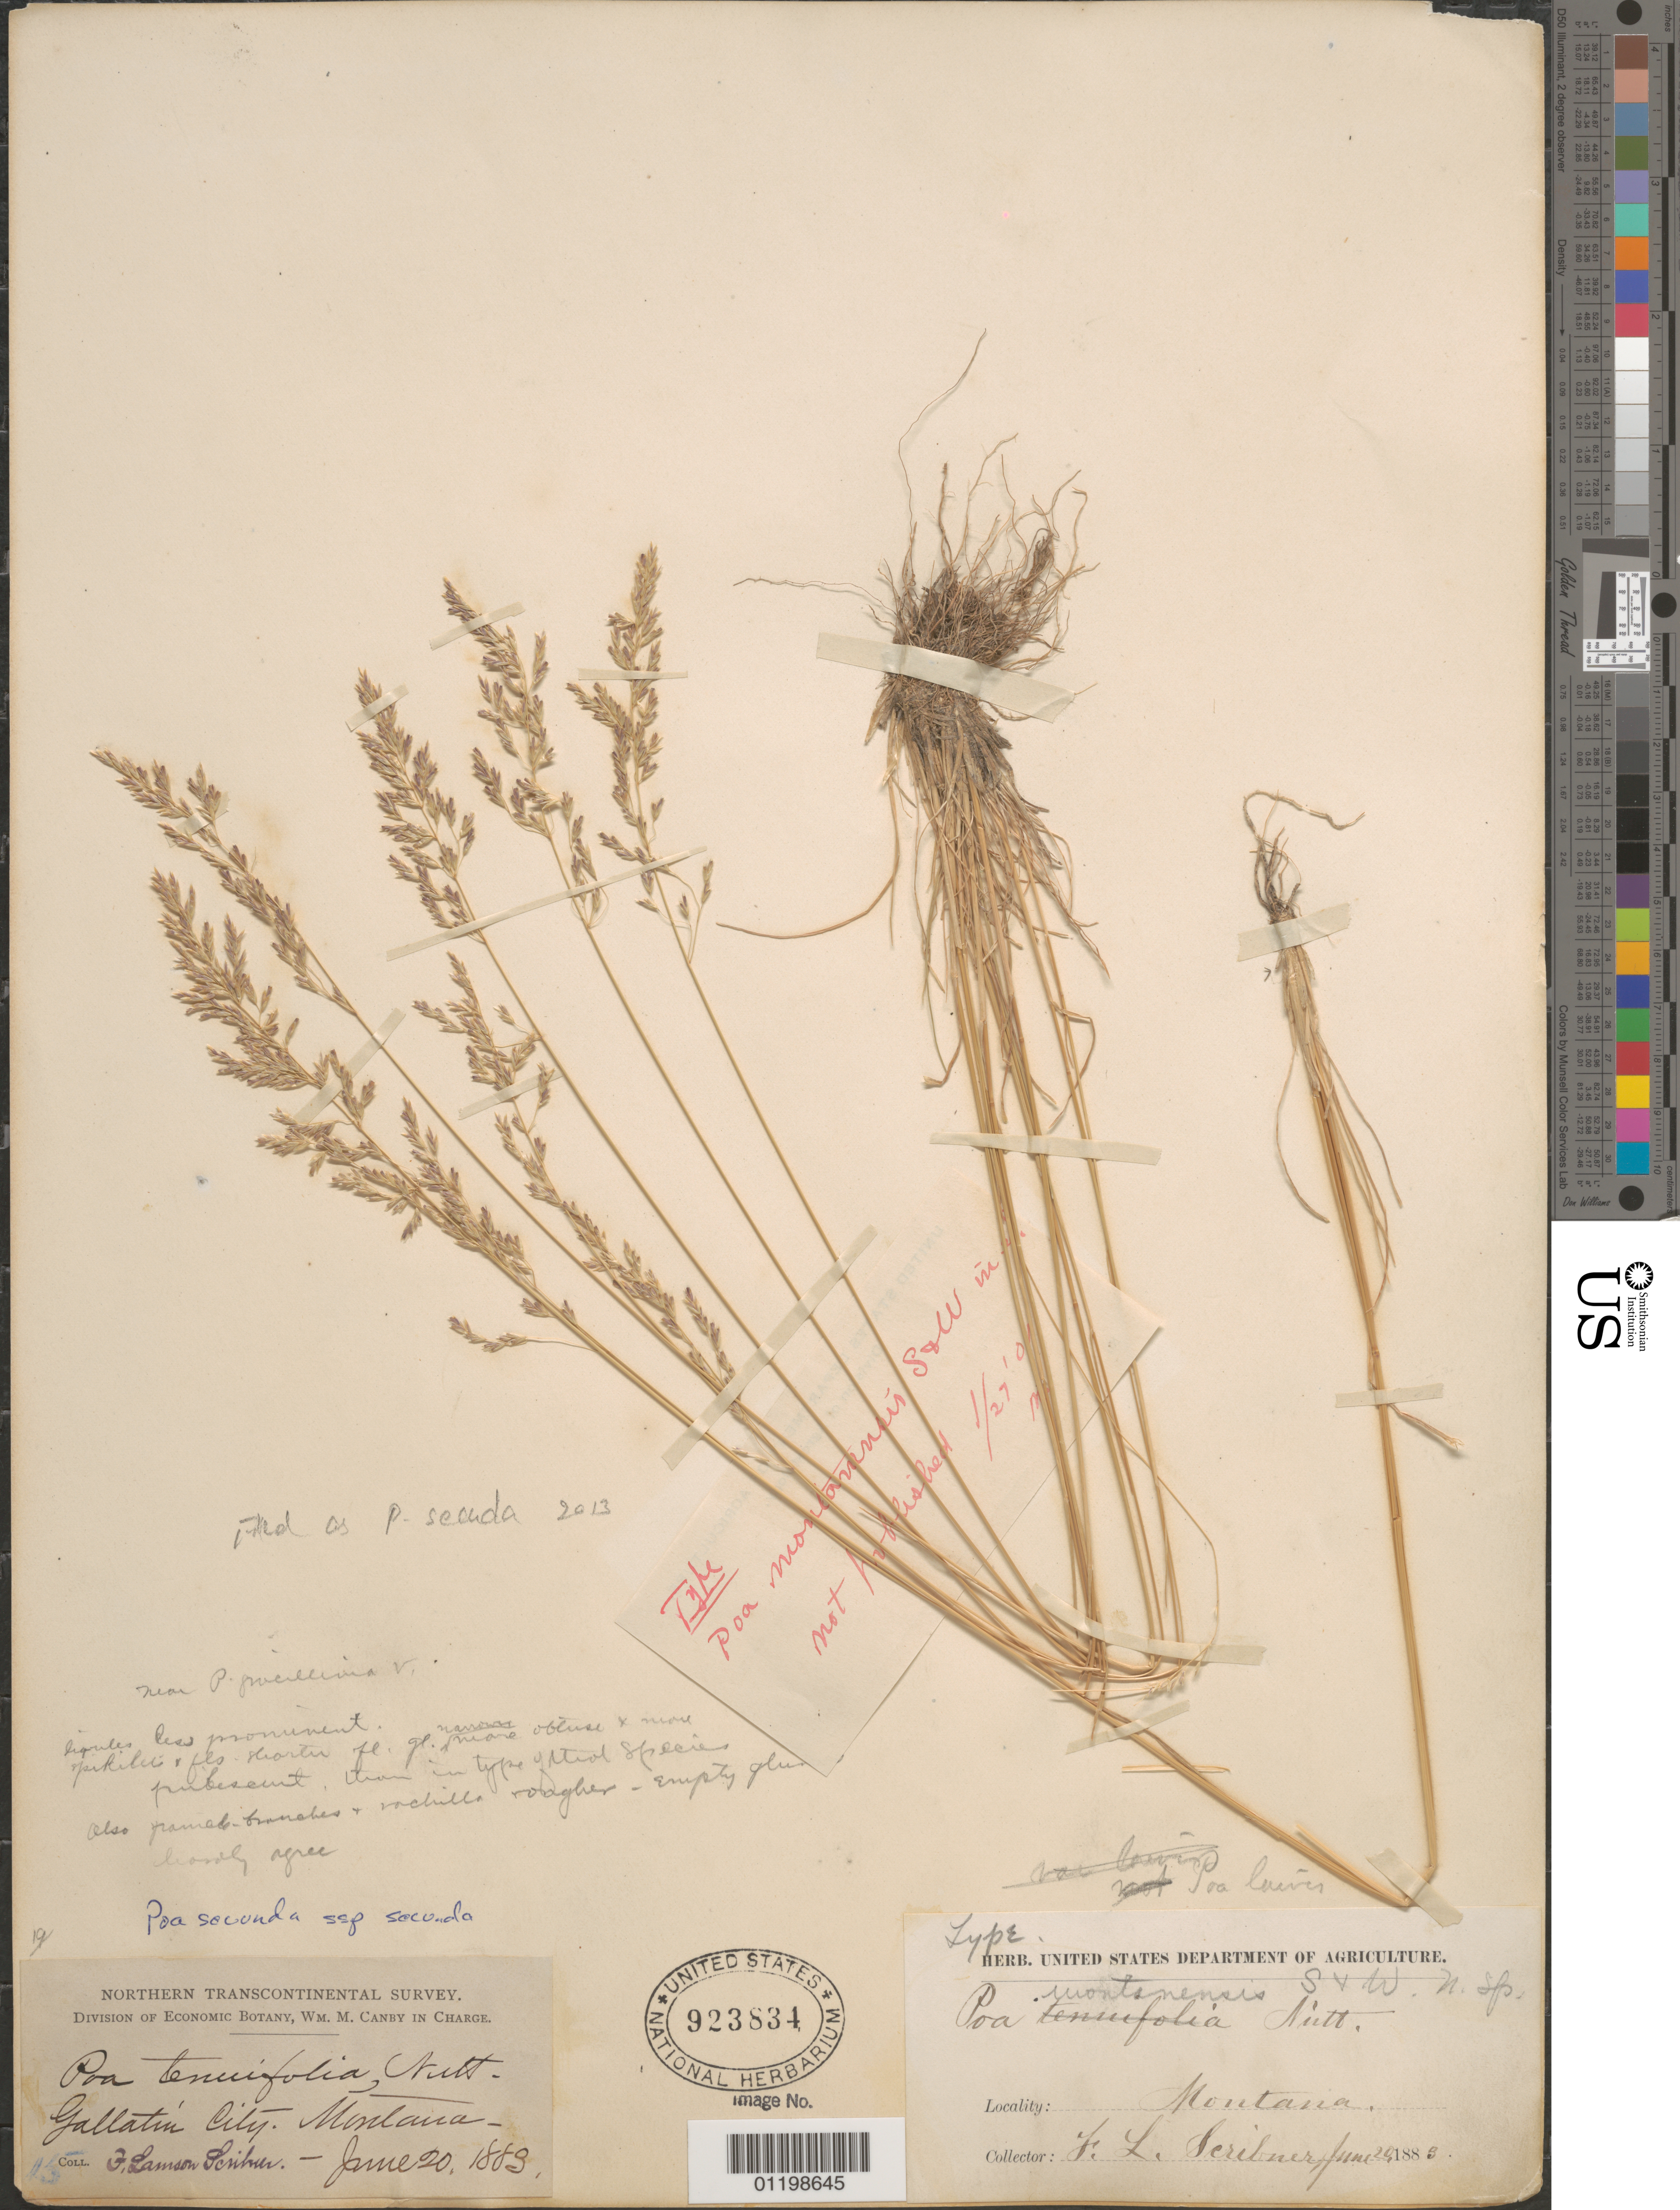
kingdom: Plantae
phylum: Tracheophyta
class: Liliopsida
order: Poales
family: Poaceae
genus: Poa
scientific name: Poa secunda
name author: J. Presl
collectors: F. L. Scribner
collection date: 1883-06-20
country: United States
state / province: Montana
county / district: Gallatin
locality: Gallatin City.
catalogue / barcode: US 923834